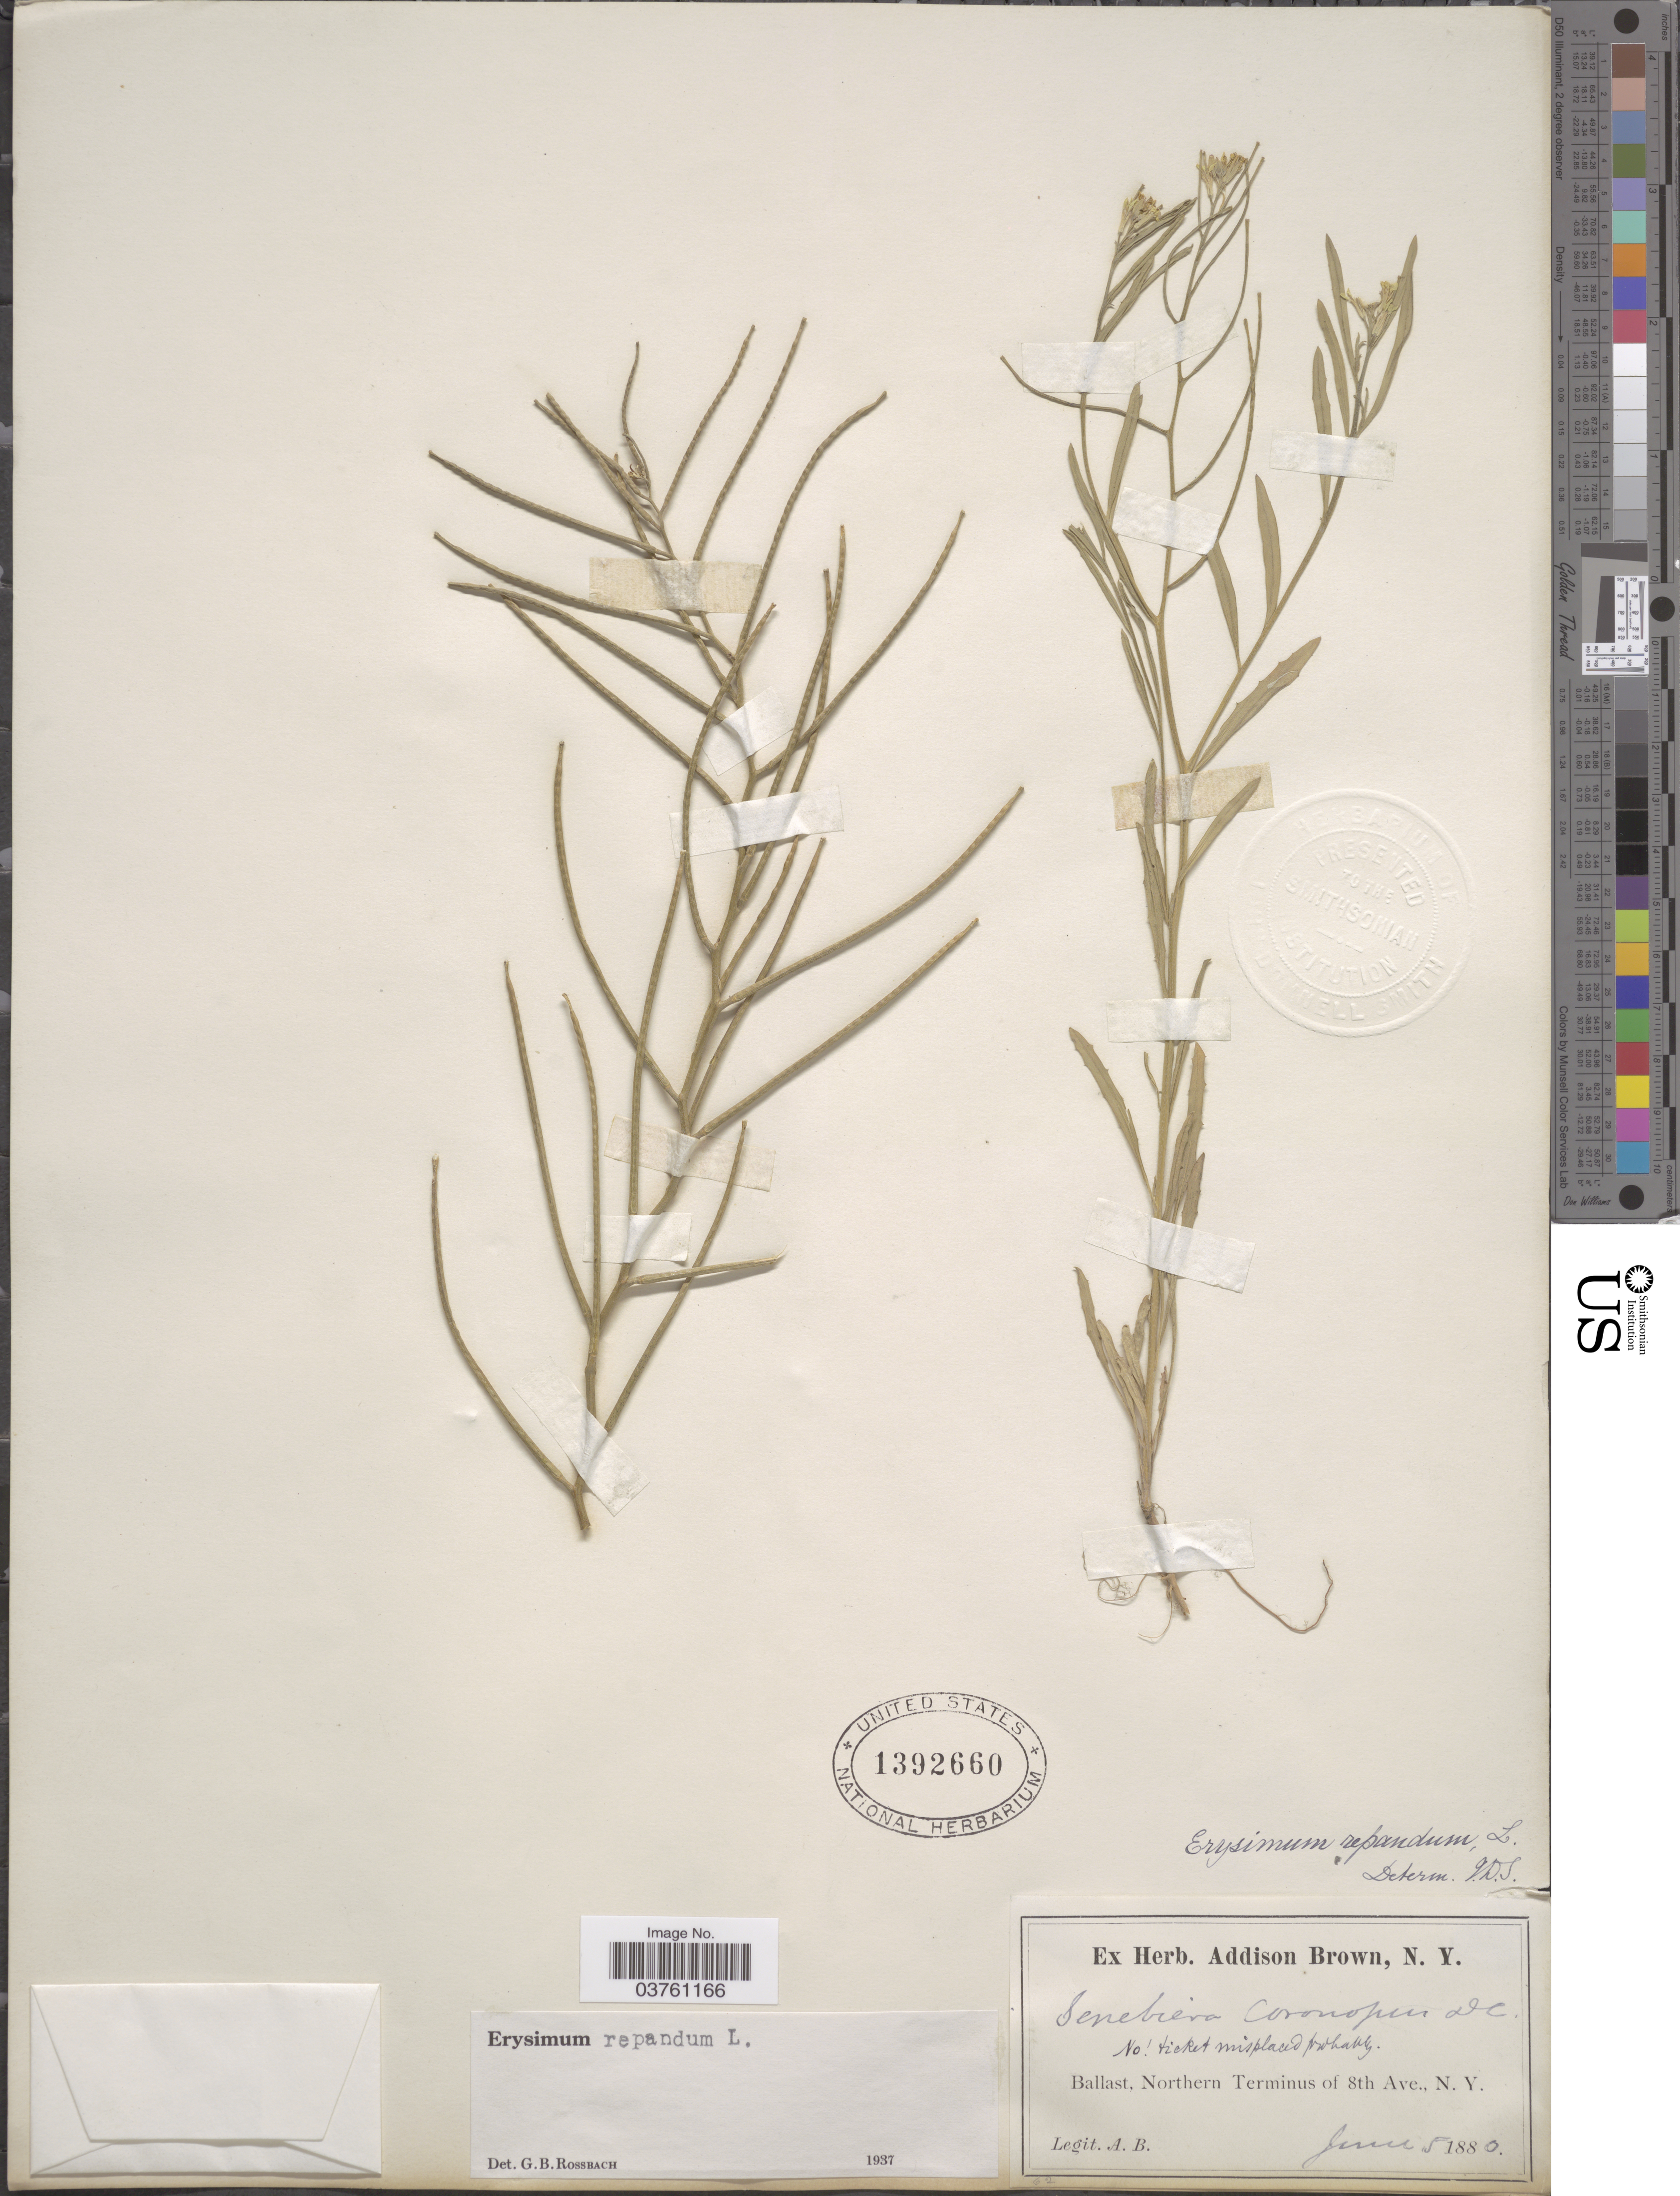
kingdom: Plantae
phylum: Tracheophyta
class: Magnoliopsida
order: Brassicales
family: Brassicaceae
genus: Erysimum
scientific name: Erysimum repandum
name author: L.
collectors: A. Brown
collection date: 1880-06-05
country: United States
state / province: New York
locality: Ballast, Northern Terminus of 8th Ave.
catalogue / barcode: US 1392660